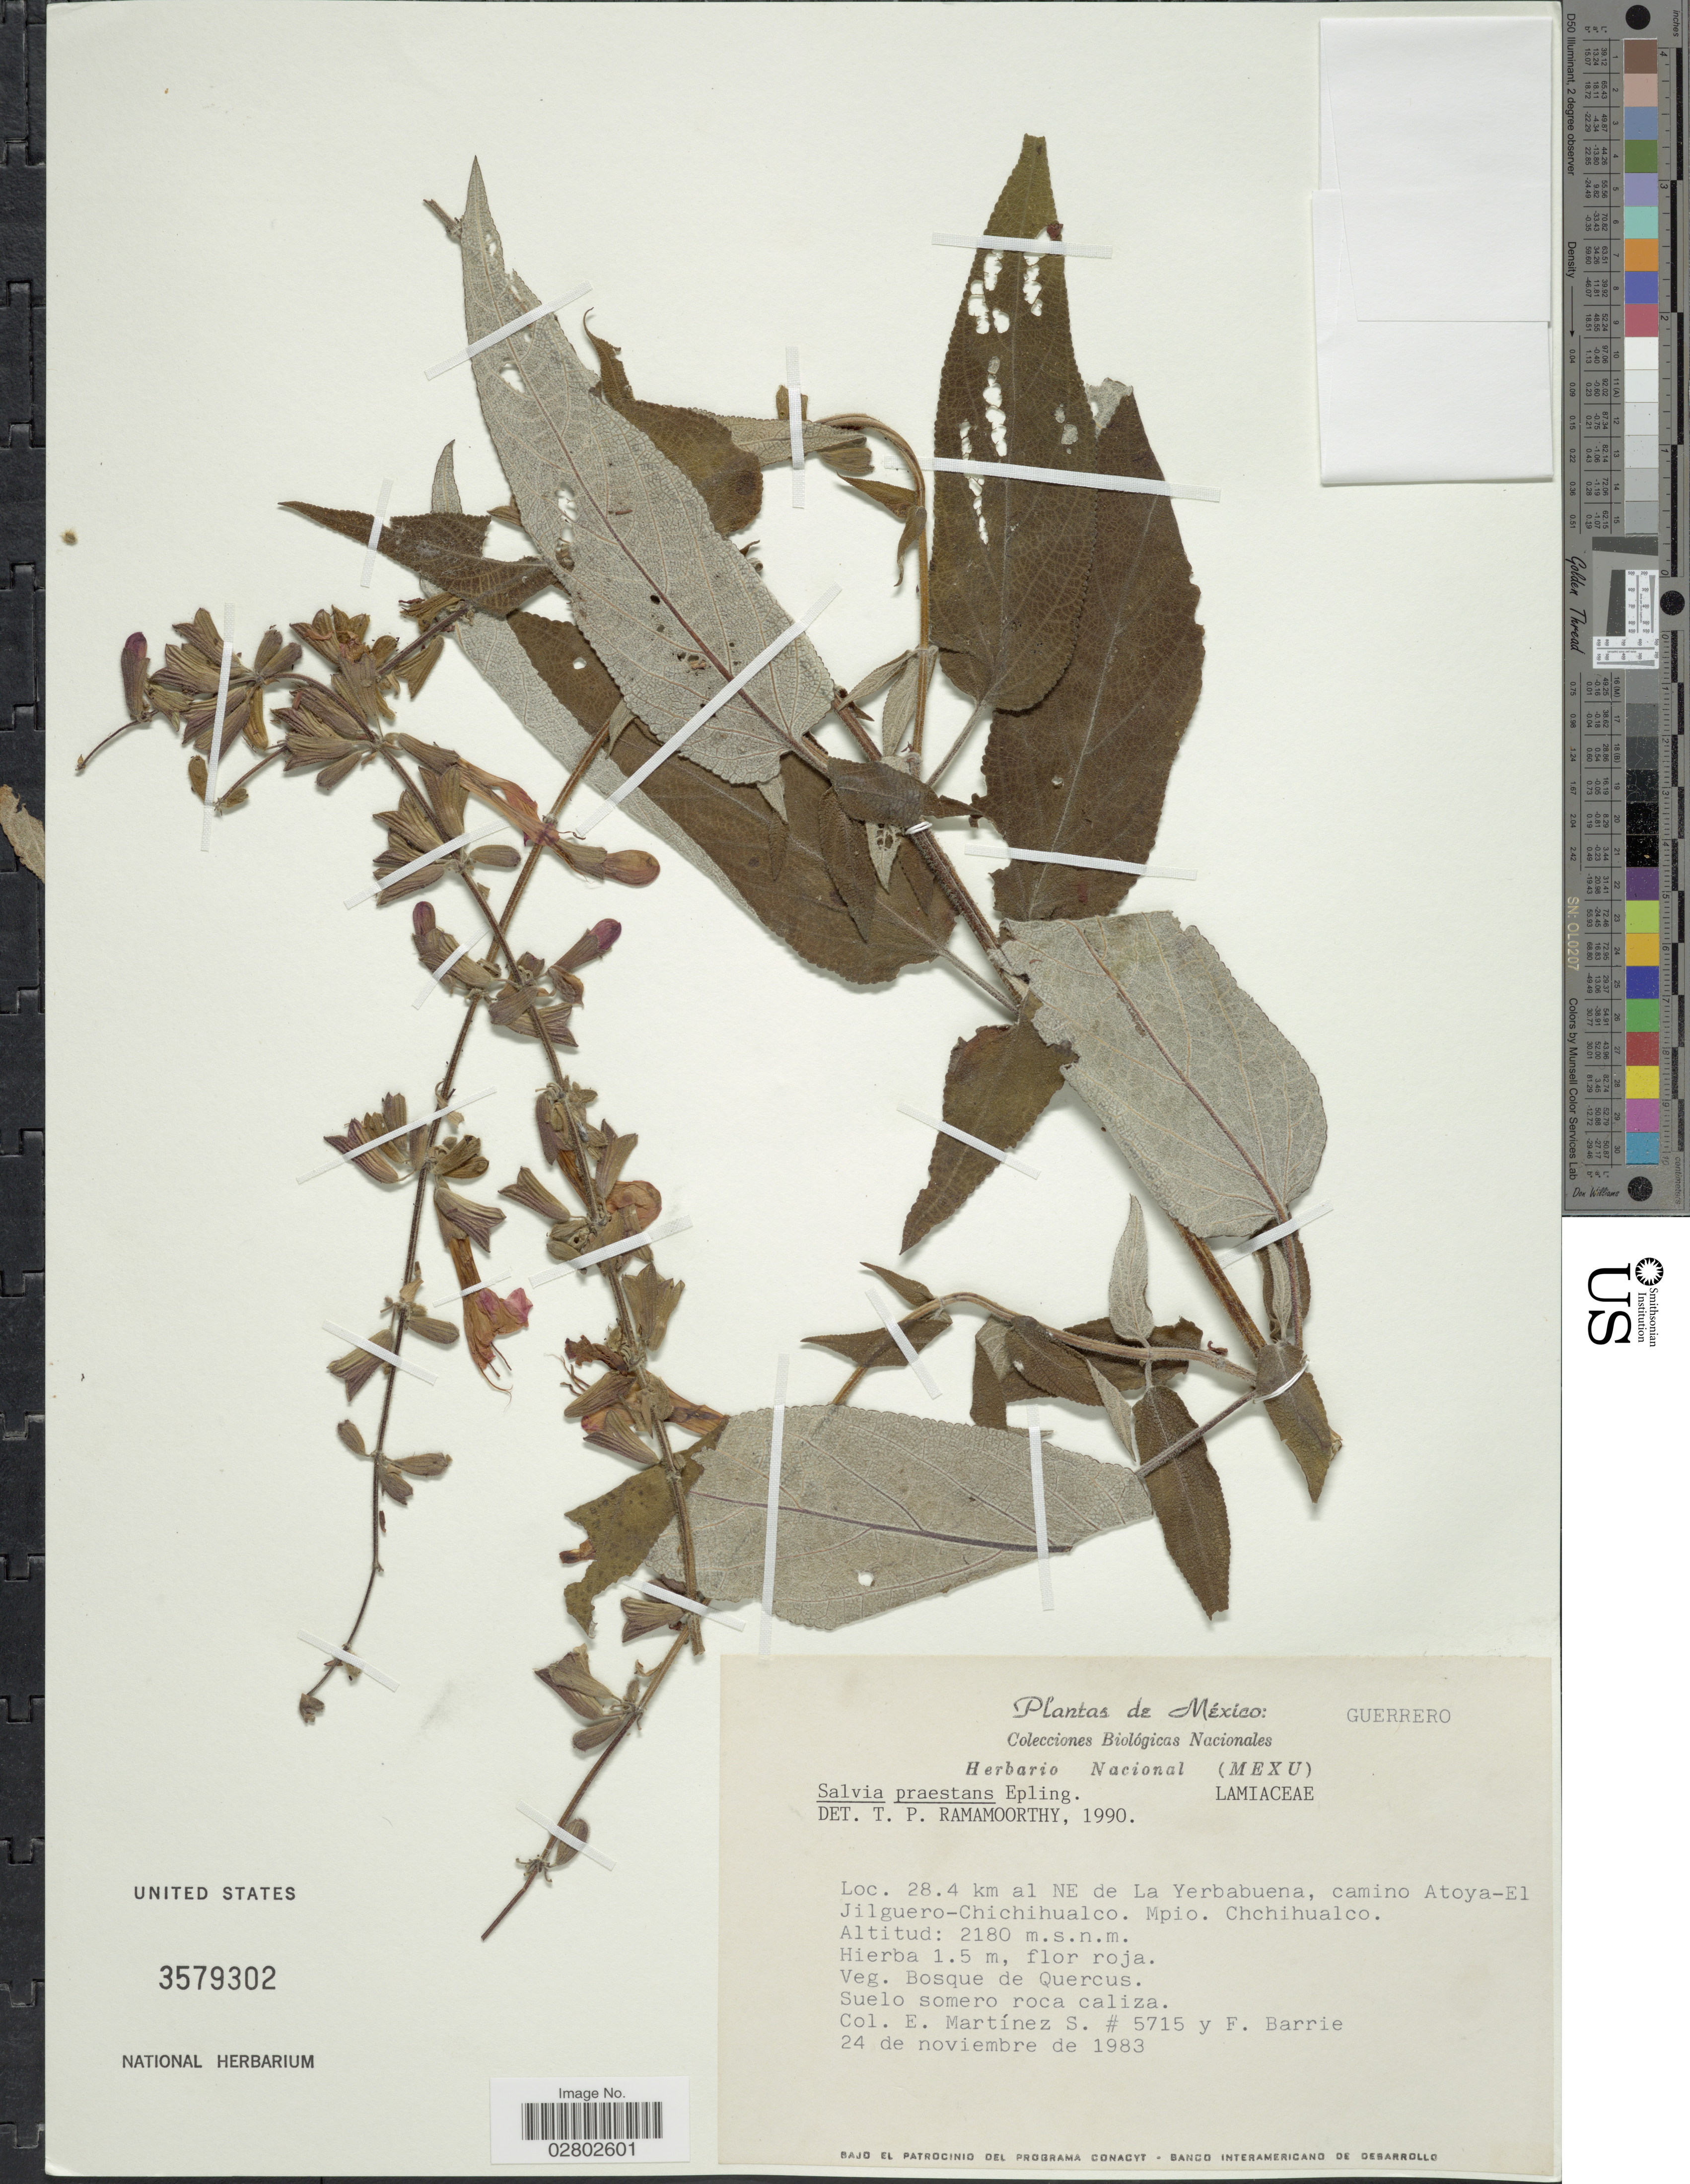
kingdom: Plantae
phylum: Tracheophyta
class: Magnoliopsida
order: Lamiales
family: Lamiaceae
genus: Salvia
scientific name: Salvia praestans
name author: Epling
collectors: E. M. Martínez S. & F. R. Barrie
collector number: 5715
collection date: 1983-11-24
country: Mexico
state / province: Guerrero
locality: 28.4 km al NE de La Yerbabuena, camino Atoya-El Jilguero-Chichihualco. Mpio. Chchihualco.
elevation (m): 2180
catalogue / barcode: US 3579302